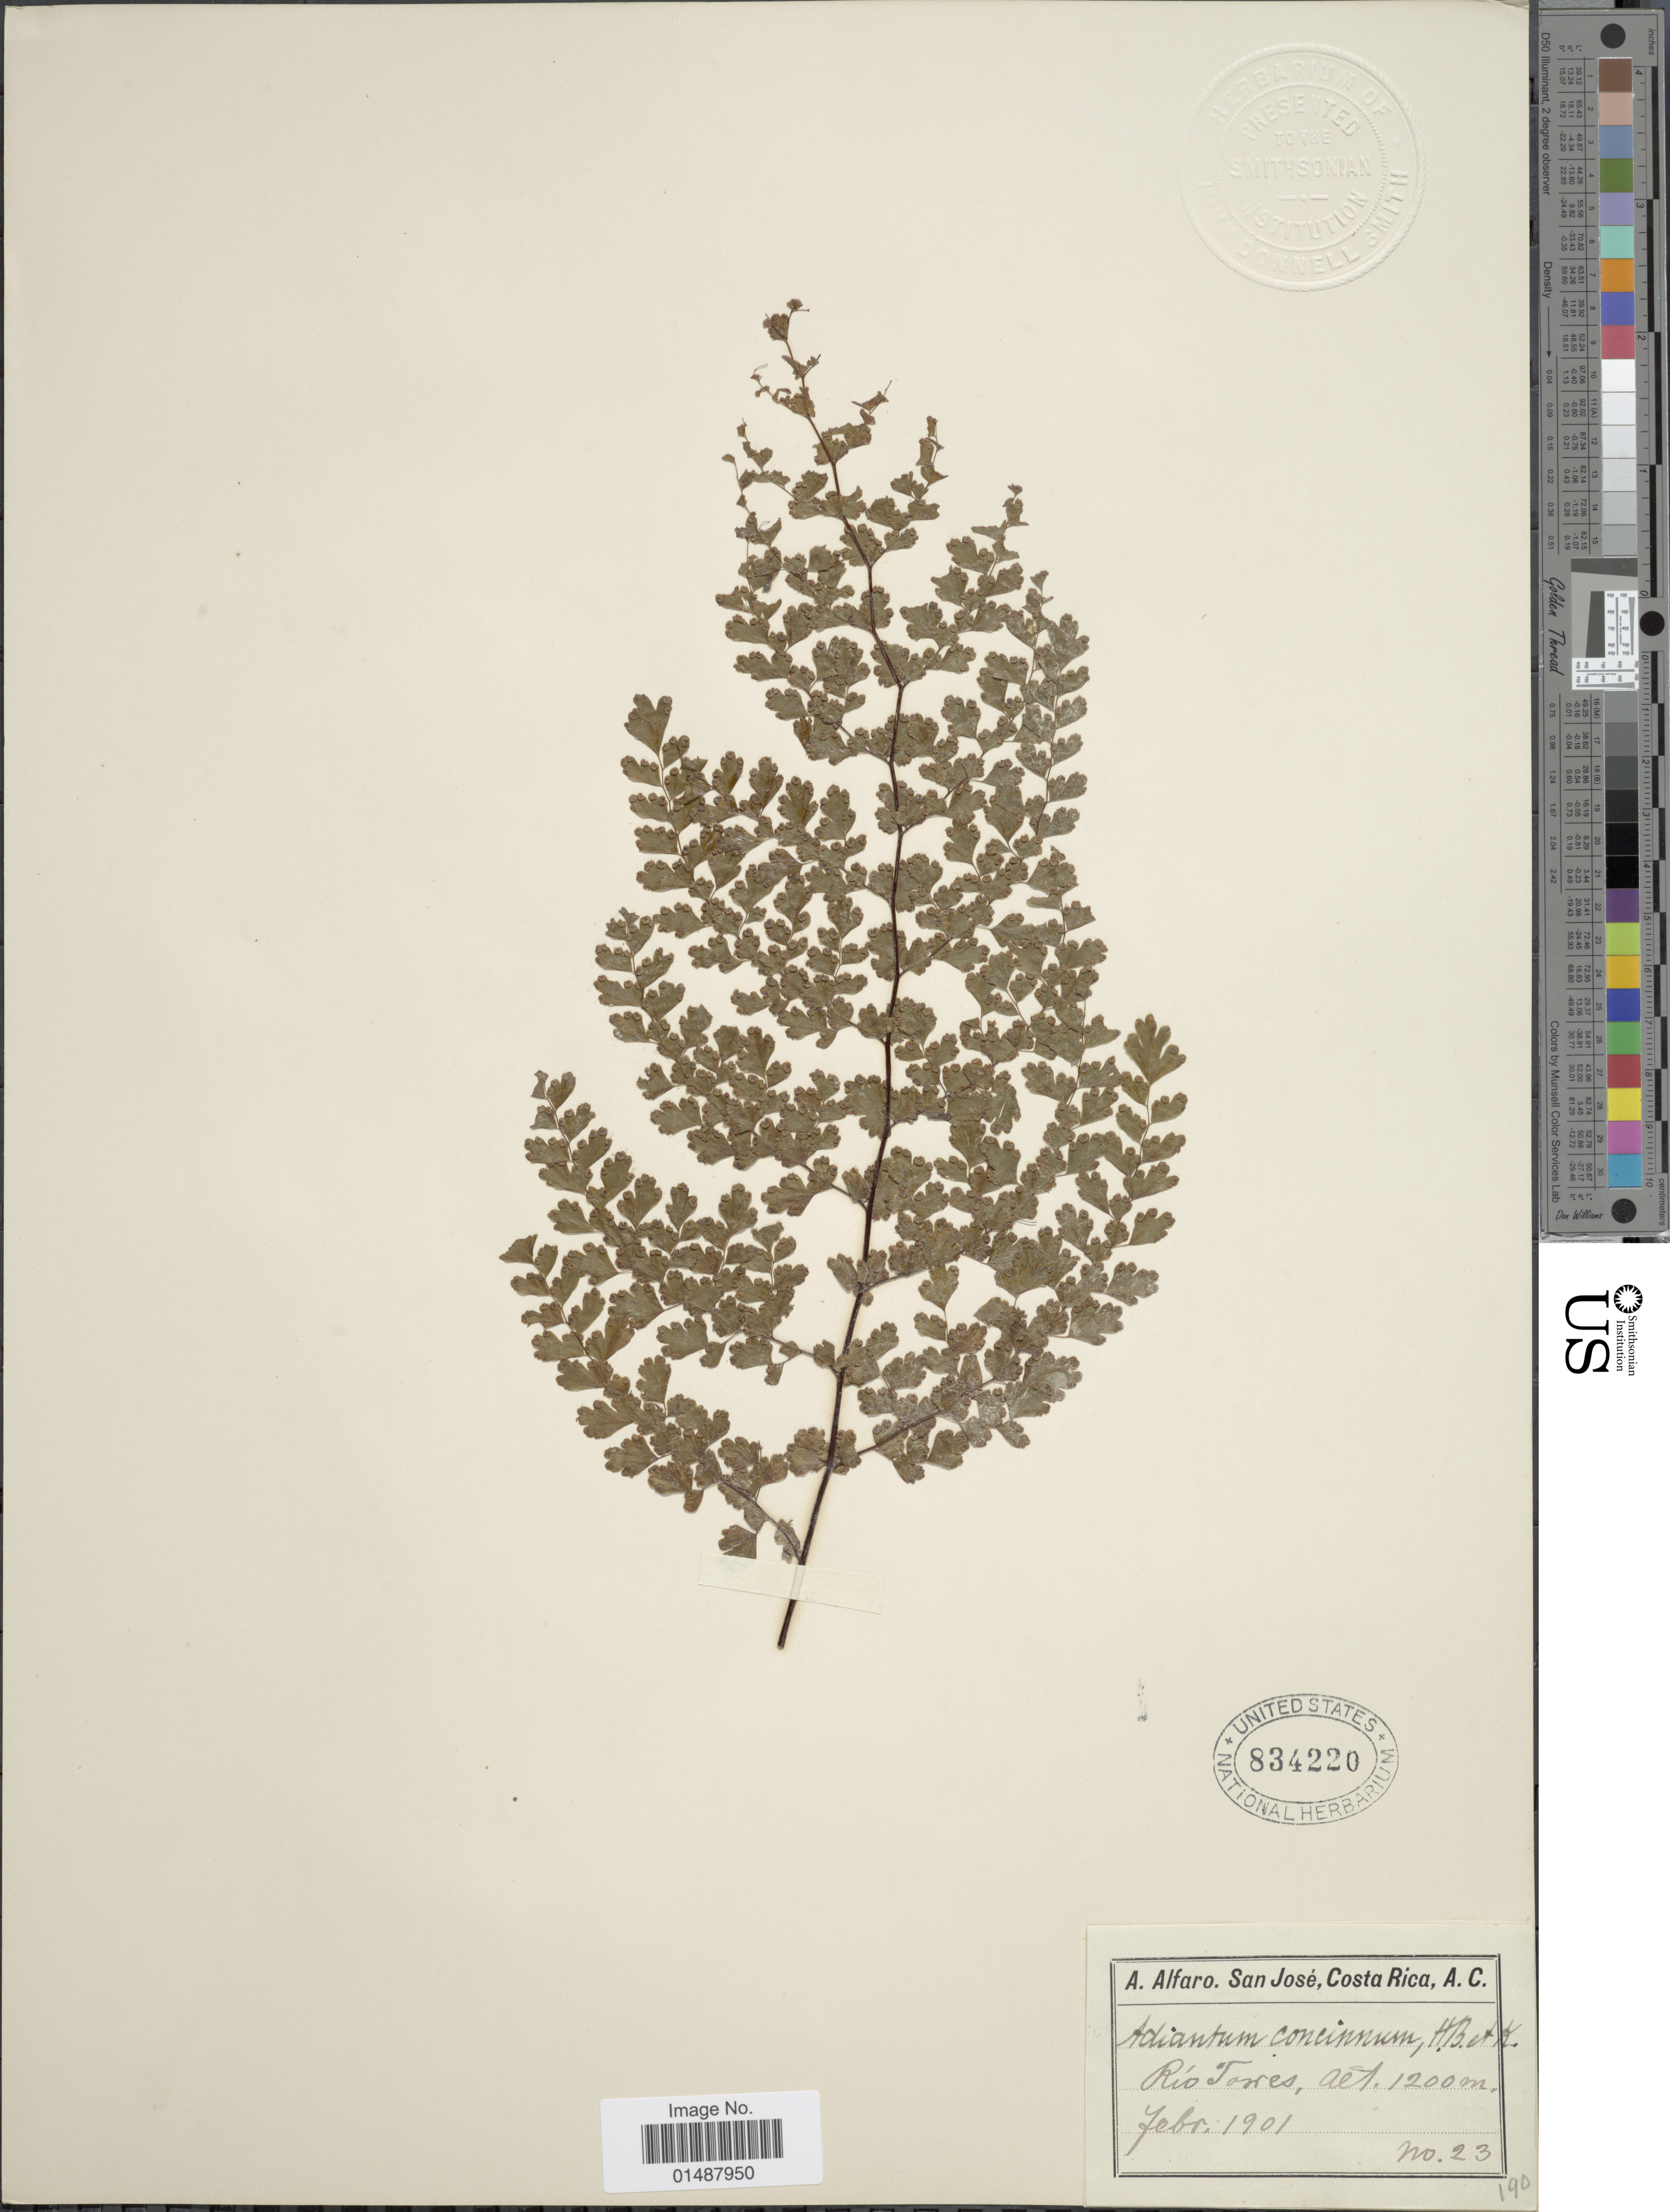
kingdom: Plantae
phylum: Tracheophyta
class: Polypodiopsida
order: Polypodiales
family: Pteridaceae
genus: Adiantum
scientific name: Adiantum concinnum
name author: Humb. & Bonpl. ex Willd.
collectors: A. Alfaro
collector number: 23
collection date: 1901-02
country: Costa Rica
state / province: San José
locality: Rio Torres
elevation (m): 1200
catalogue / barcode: US 834220